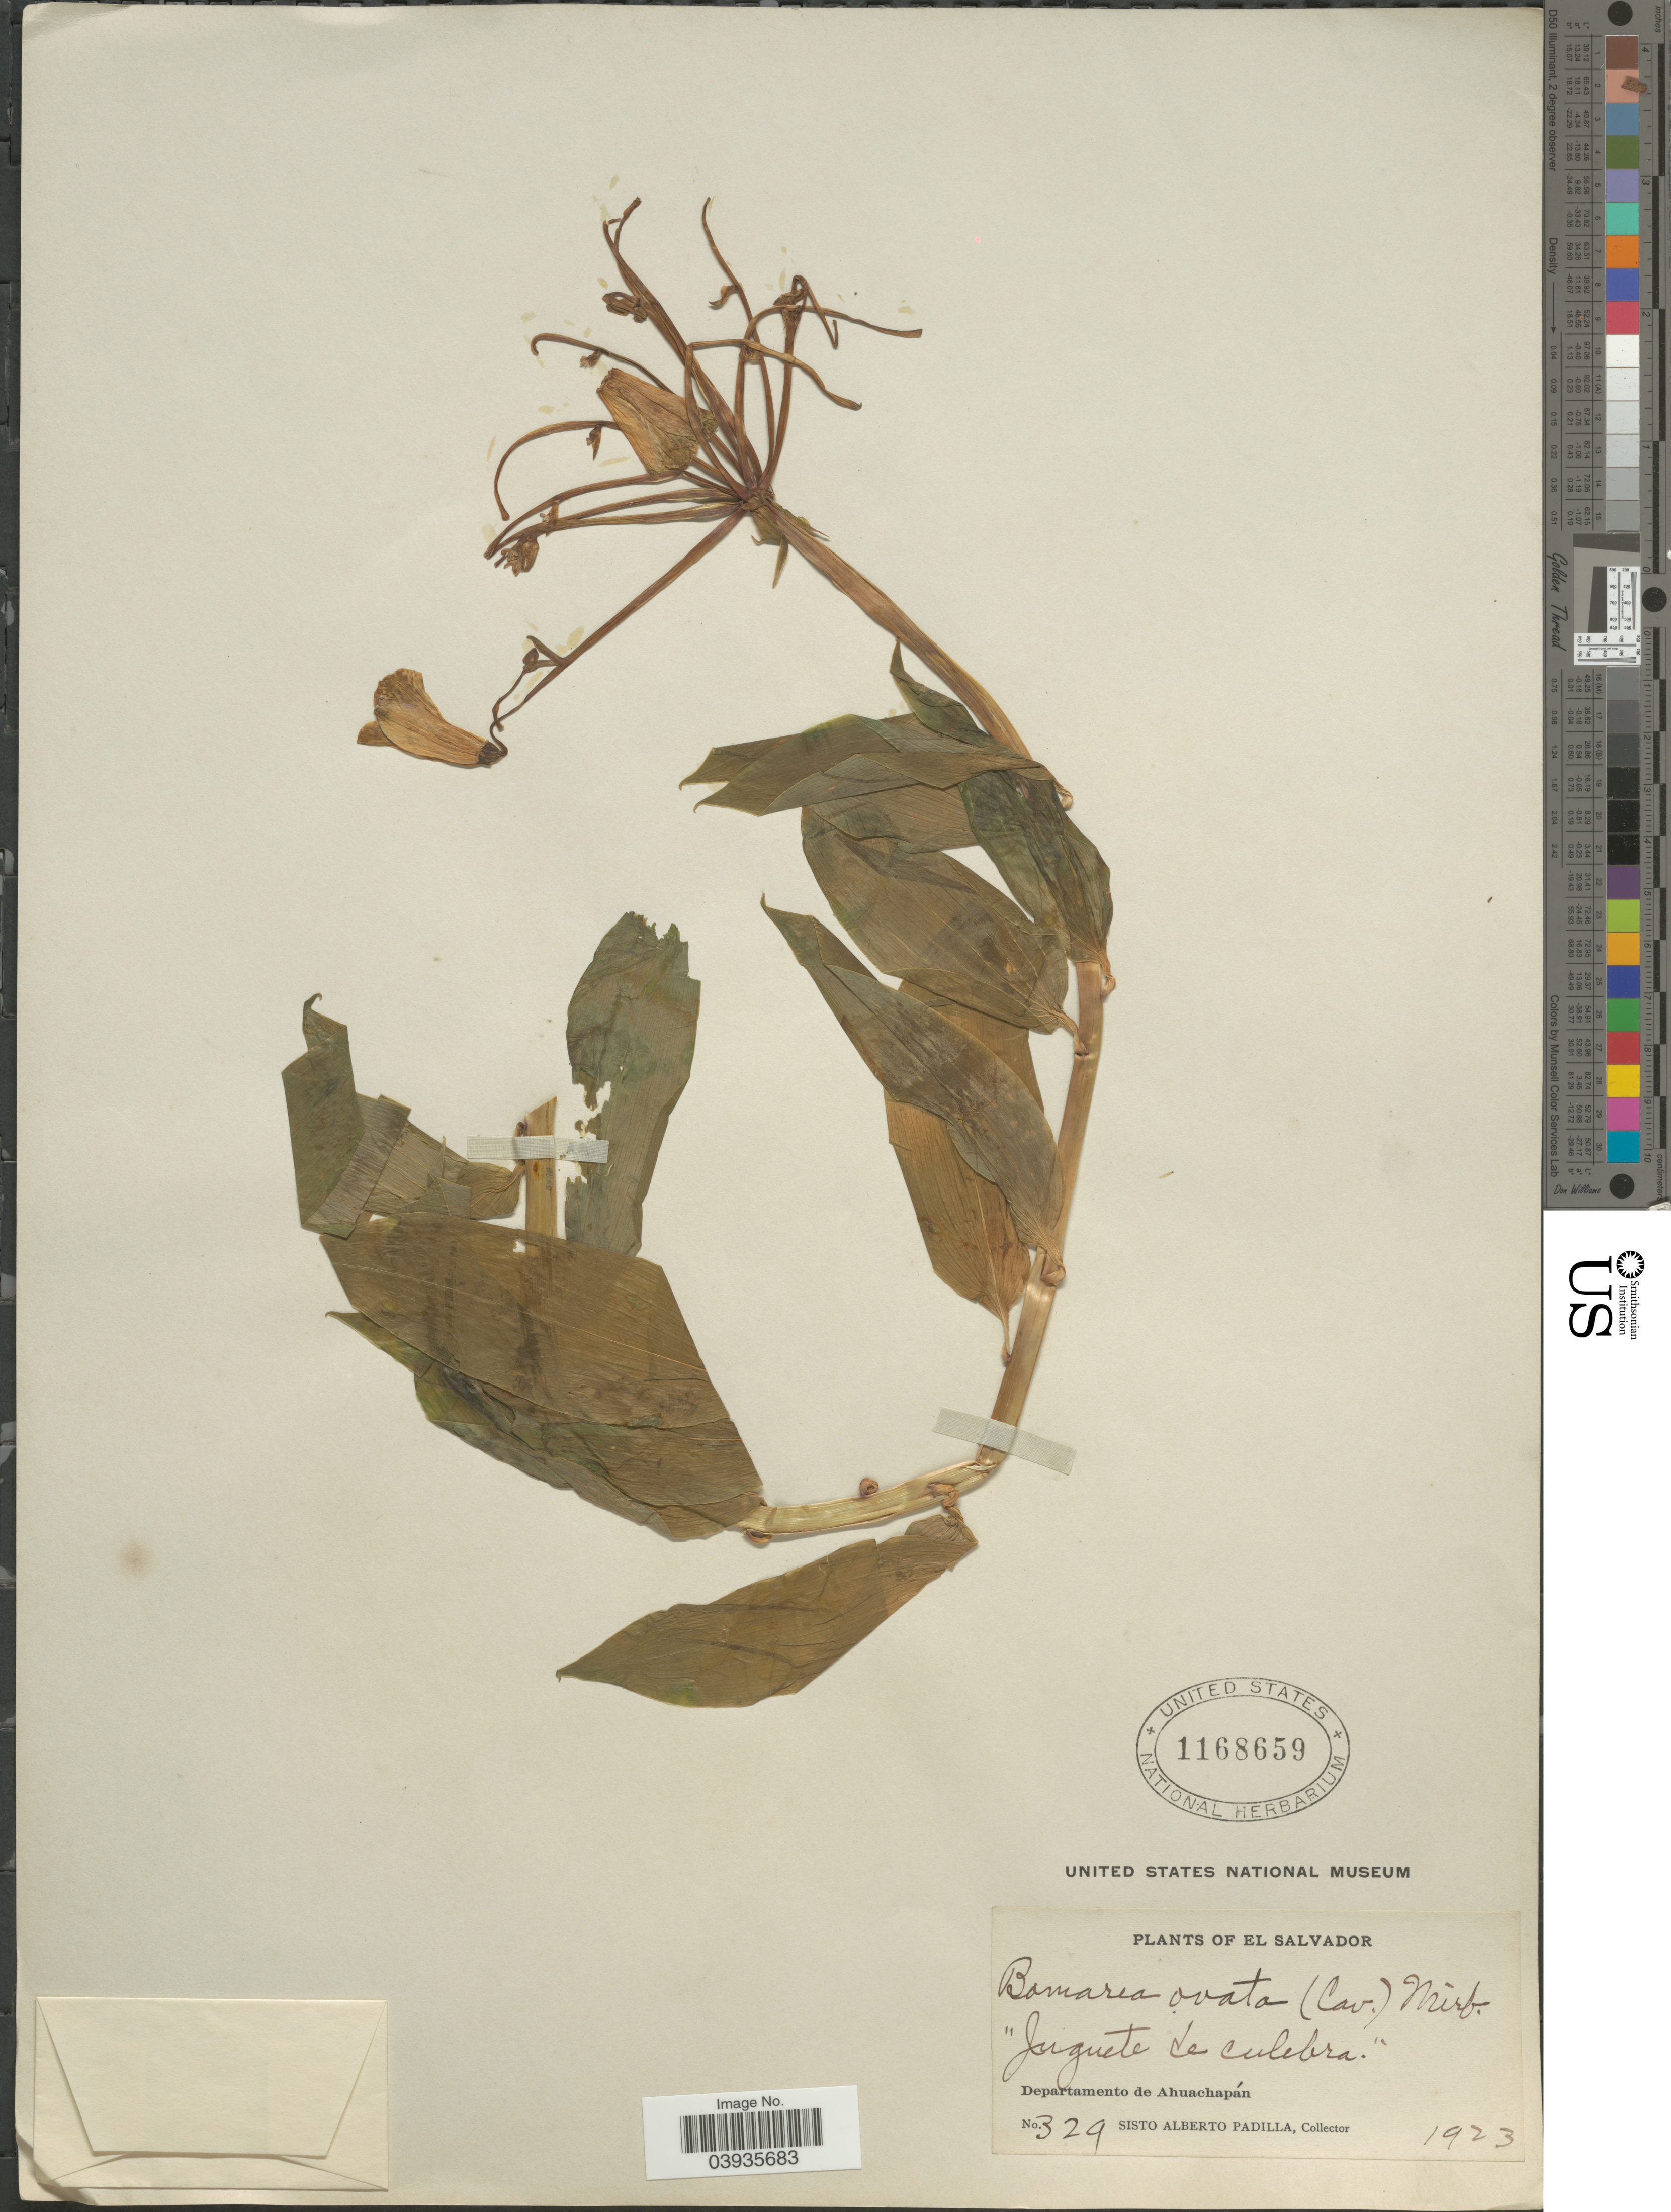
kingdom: Plantae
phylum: Tracheophyta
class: Liliopsida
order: Liliales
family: Alstroemeriaceae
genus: Bomarea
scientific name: Bomarea ovata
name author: (Cav.) Mirb.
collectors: S. A. Padilla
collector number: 329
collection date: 1923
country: El Salvador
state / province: Ahuachapan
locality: Departamento de Ahuachapán.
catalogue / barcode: US 1168659